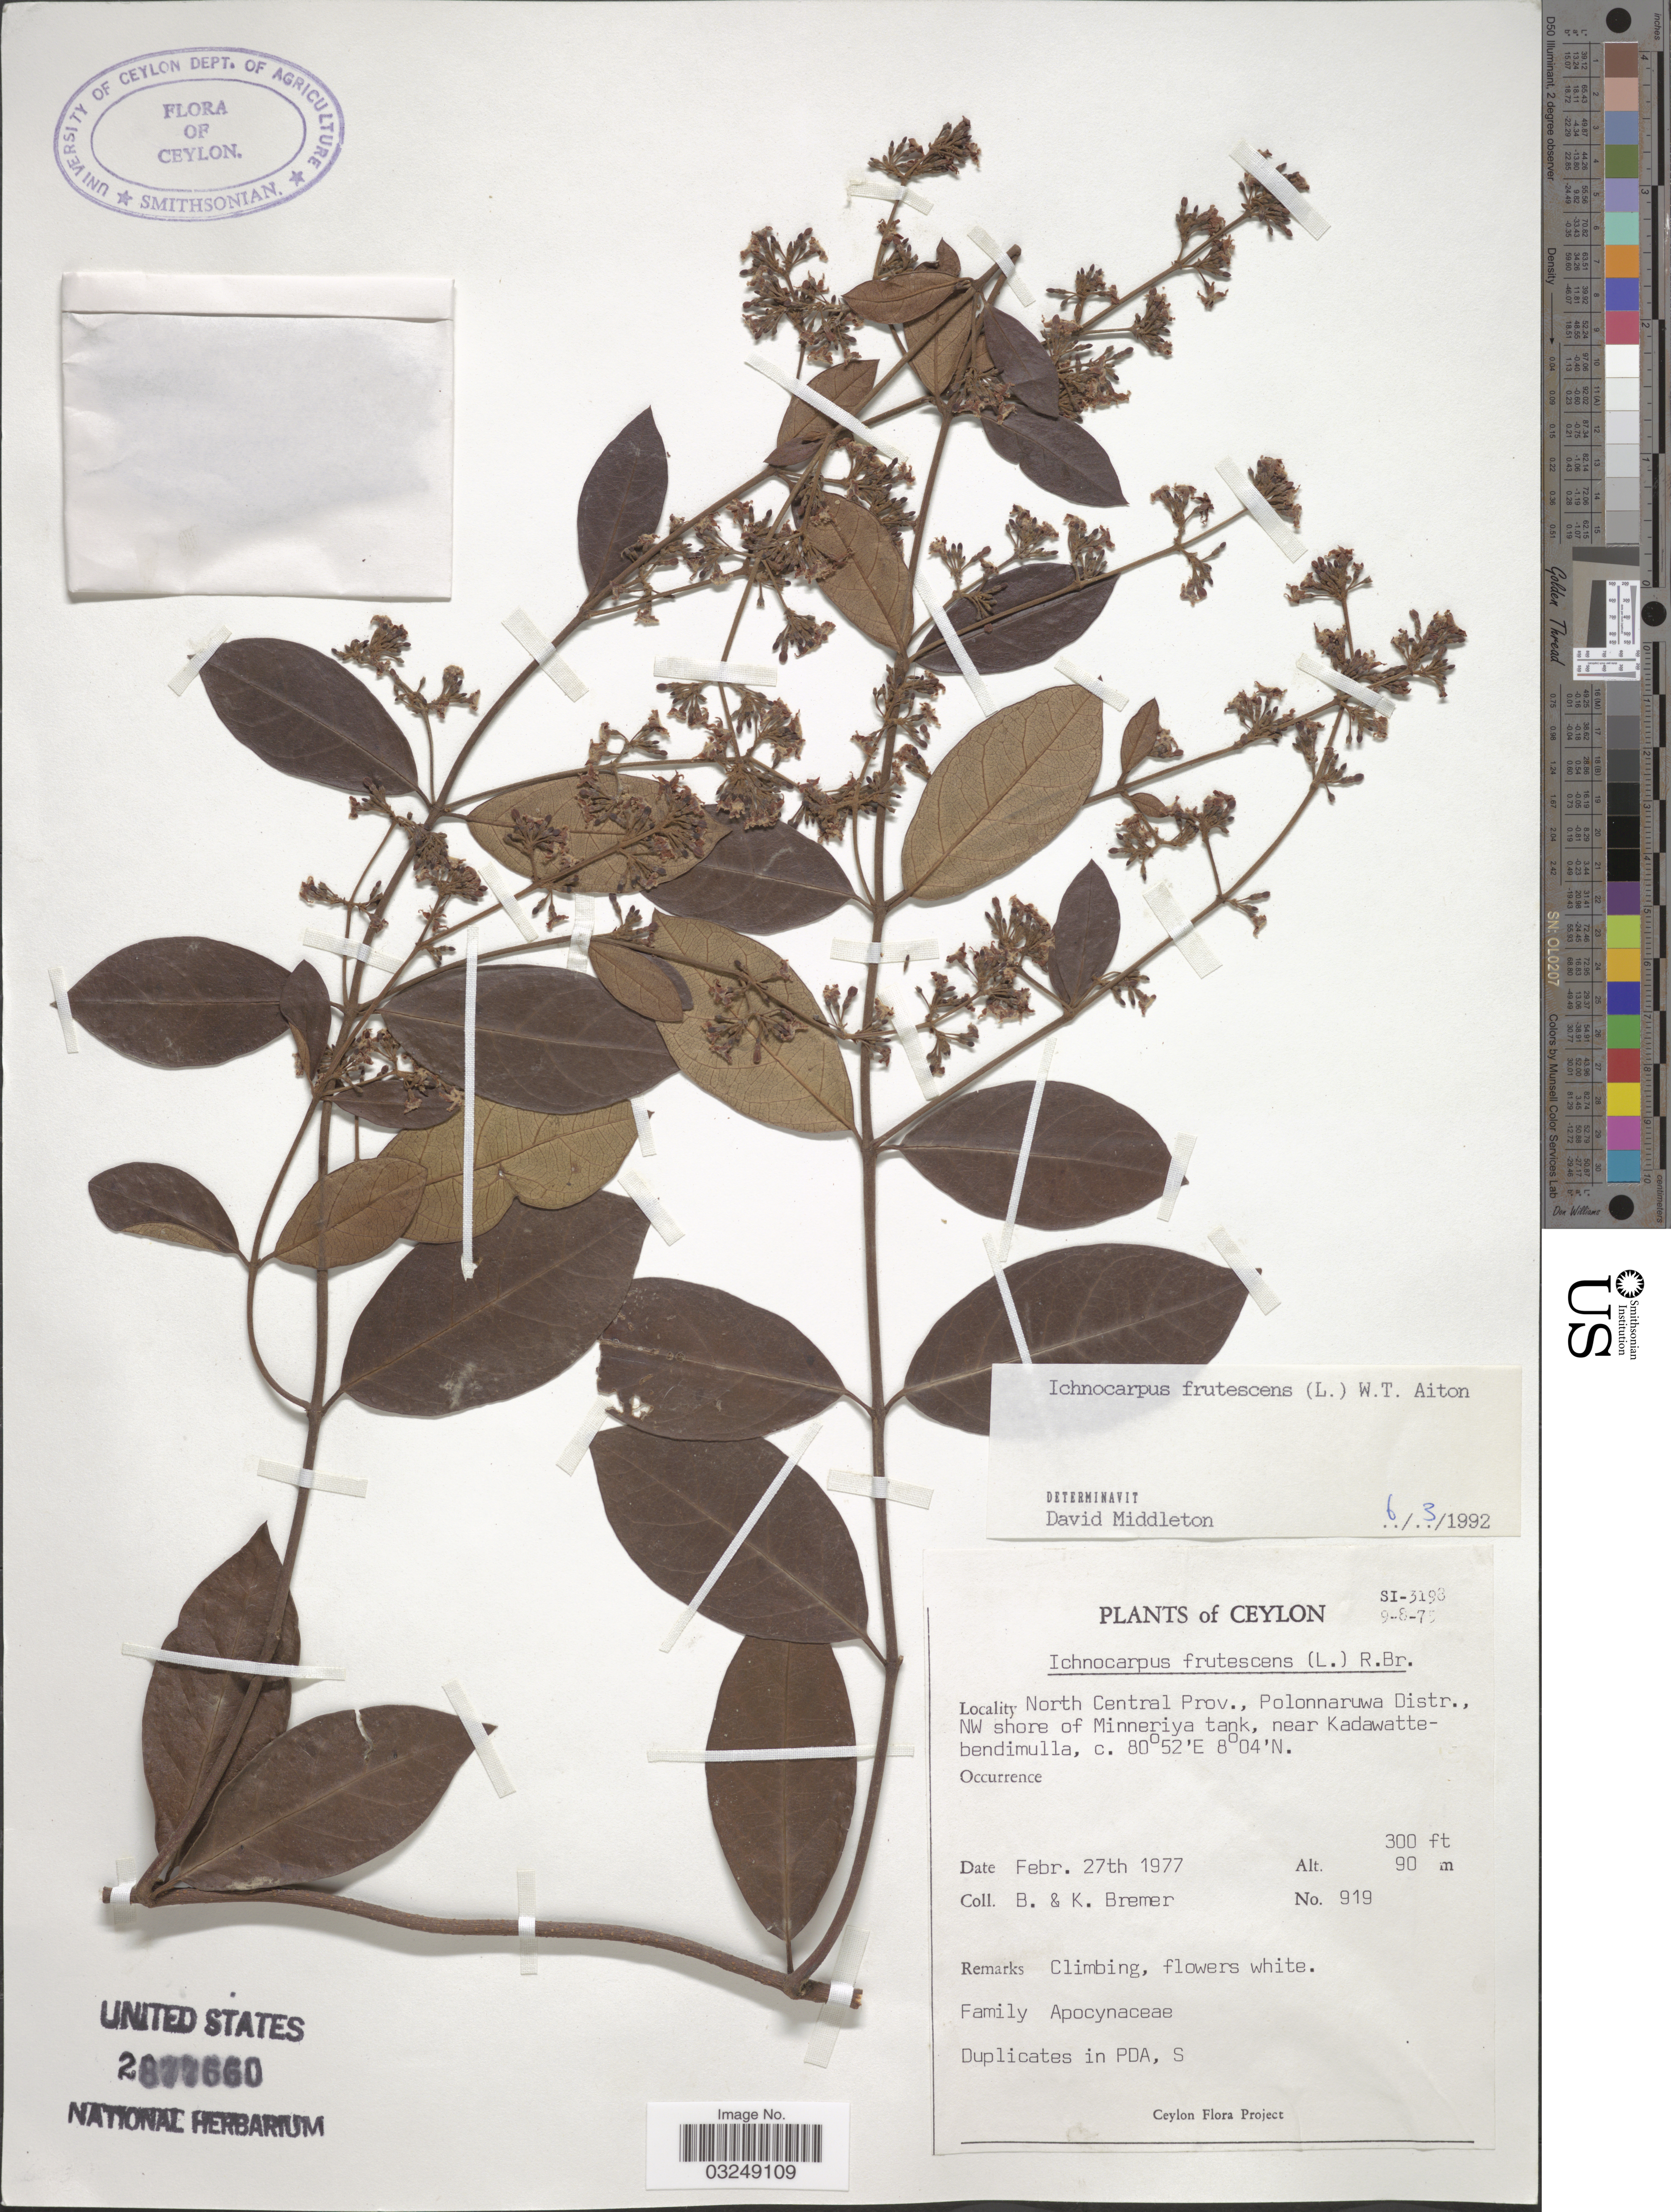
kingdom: Plantae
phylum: Tracheophyta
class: Magnoliopsida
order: Gentianales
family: Apocynaceae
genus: Ichnocarpus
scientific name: Ichnocarpus frutescens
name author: (L.) W.T. Aiton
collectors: B. Bremer & K. Bremer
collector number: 919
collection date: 1977-02-27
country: Sri Lanka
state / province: North Central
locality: Ceylon. Polonnaruwa Distr., NW shore of Minneriya tank, near Kadawattebendimulla.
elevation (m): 91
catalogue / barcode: US 2877660